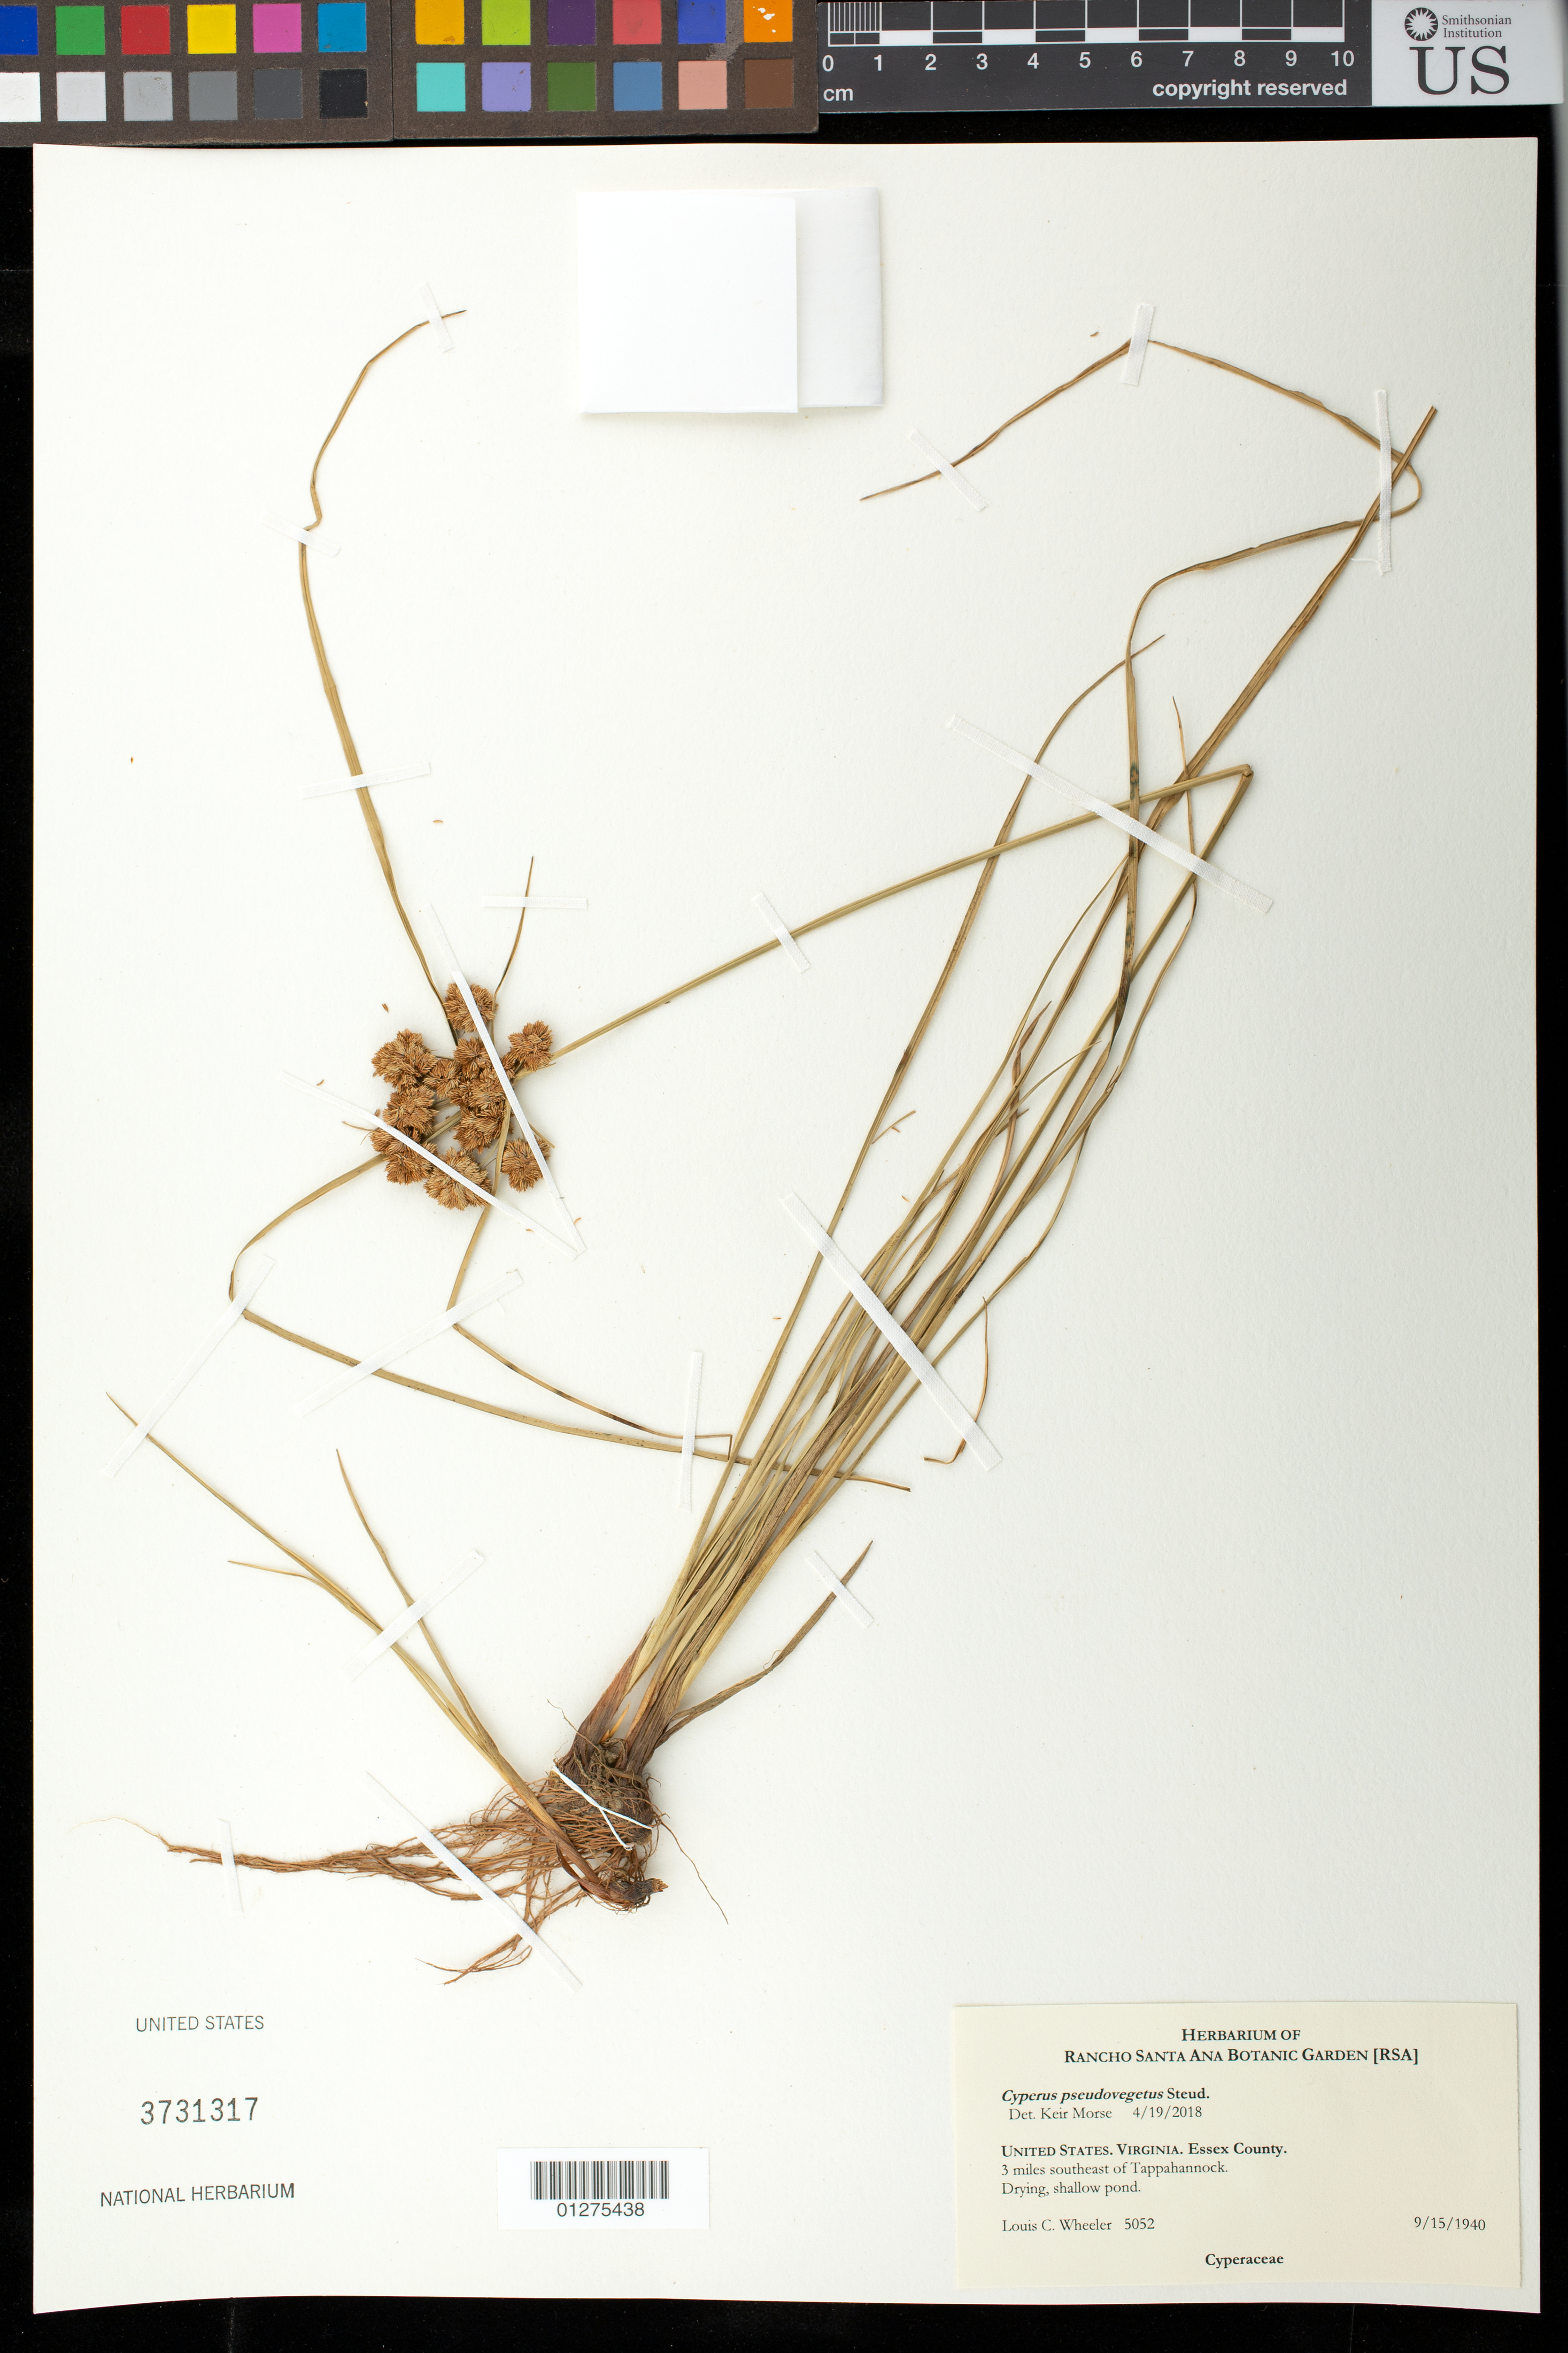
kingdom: Plantae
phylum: Tracheophyta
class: Liliopsida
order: Poales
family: Cyperaceae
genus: Cyperus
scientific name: Cyperus pseudovegetus Steud.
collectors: L. C. Wheeler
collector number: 5052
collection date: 1940-09-15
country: United States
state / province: Virginia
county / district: Essex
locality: Essex County. 3 miles southeast of Tappahannock. Drying shallow pond.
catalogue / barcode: US 3731317